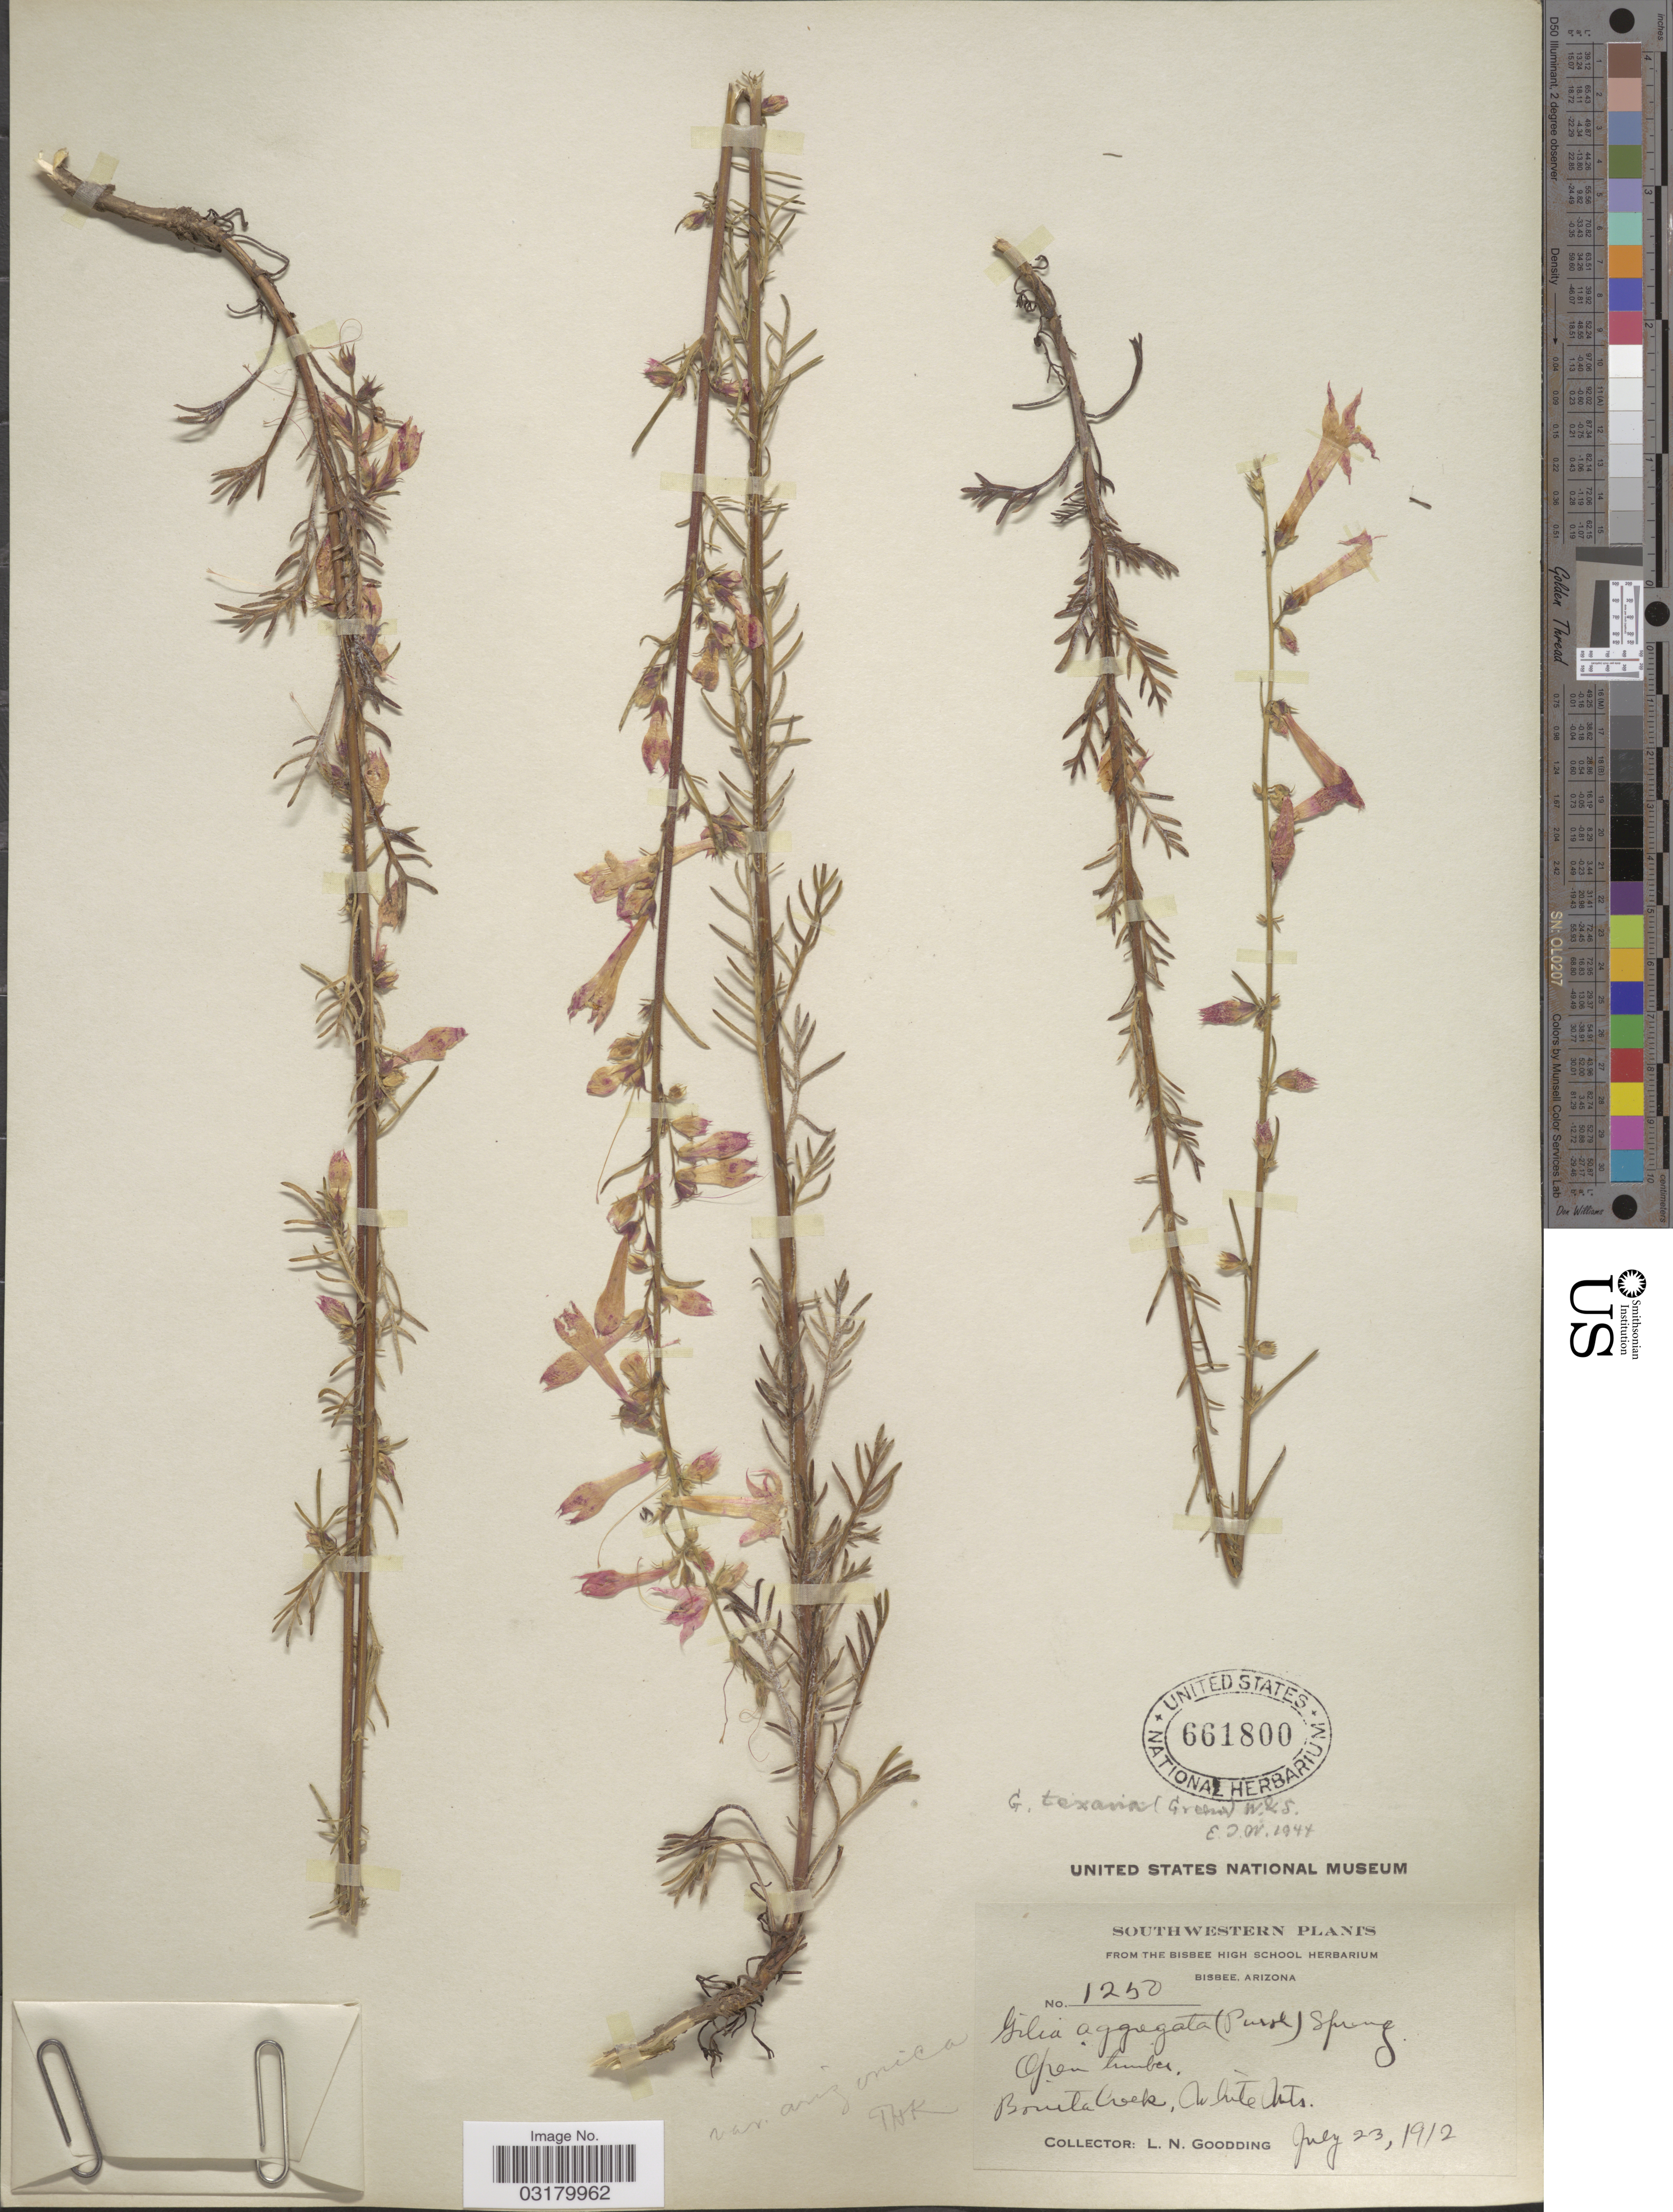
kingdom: Plantae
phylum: Tracheophyta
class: Magnoliopsida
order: Ericales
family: Polemoniaceae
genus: Ipomopsis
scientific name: Ipomopsis aggregata subsp. formosissima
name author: (Greene) Wherry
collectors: L. N. Goodding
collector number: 1250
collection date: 1912-07-23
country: United States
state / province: Arizona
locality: Southwestern. Bonita Creek, White Mts.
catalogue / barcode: US 661800